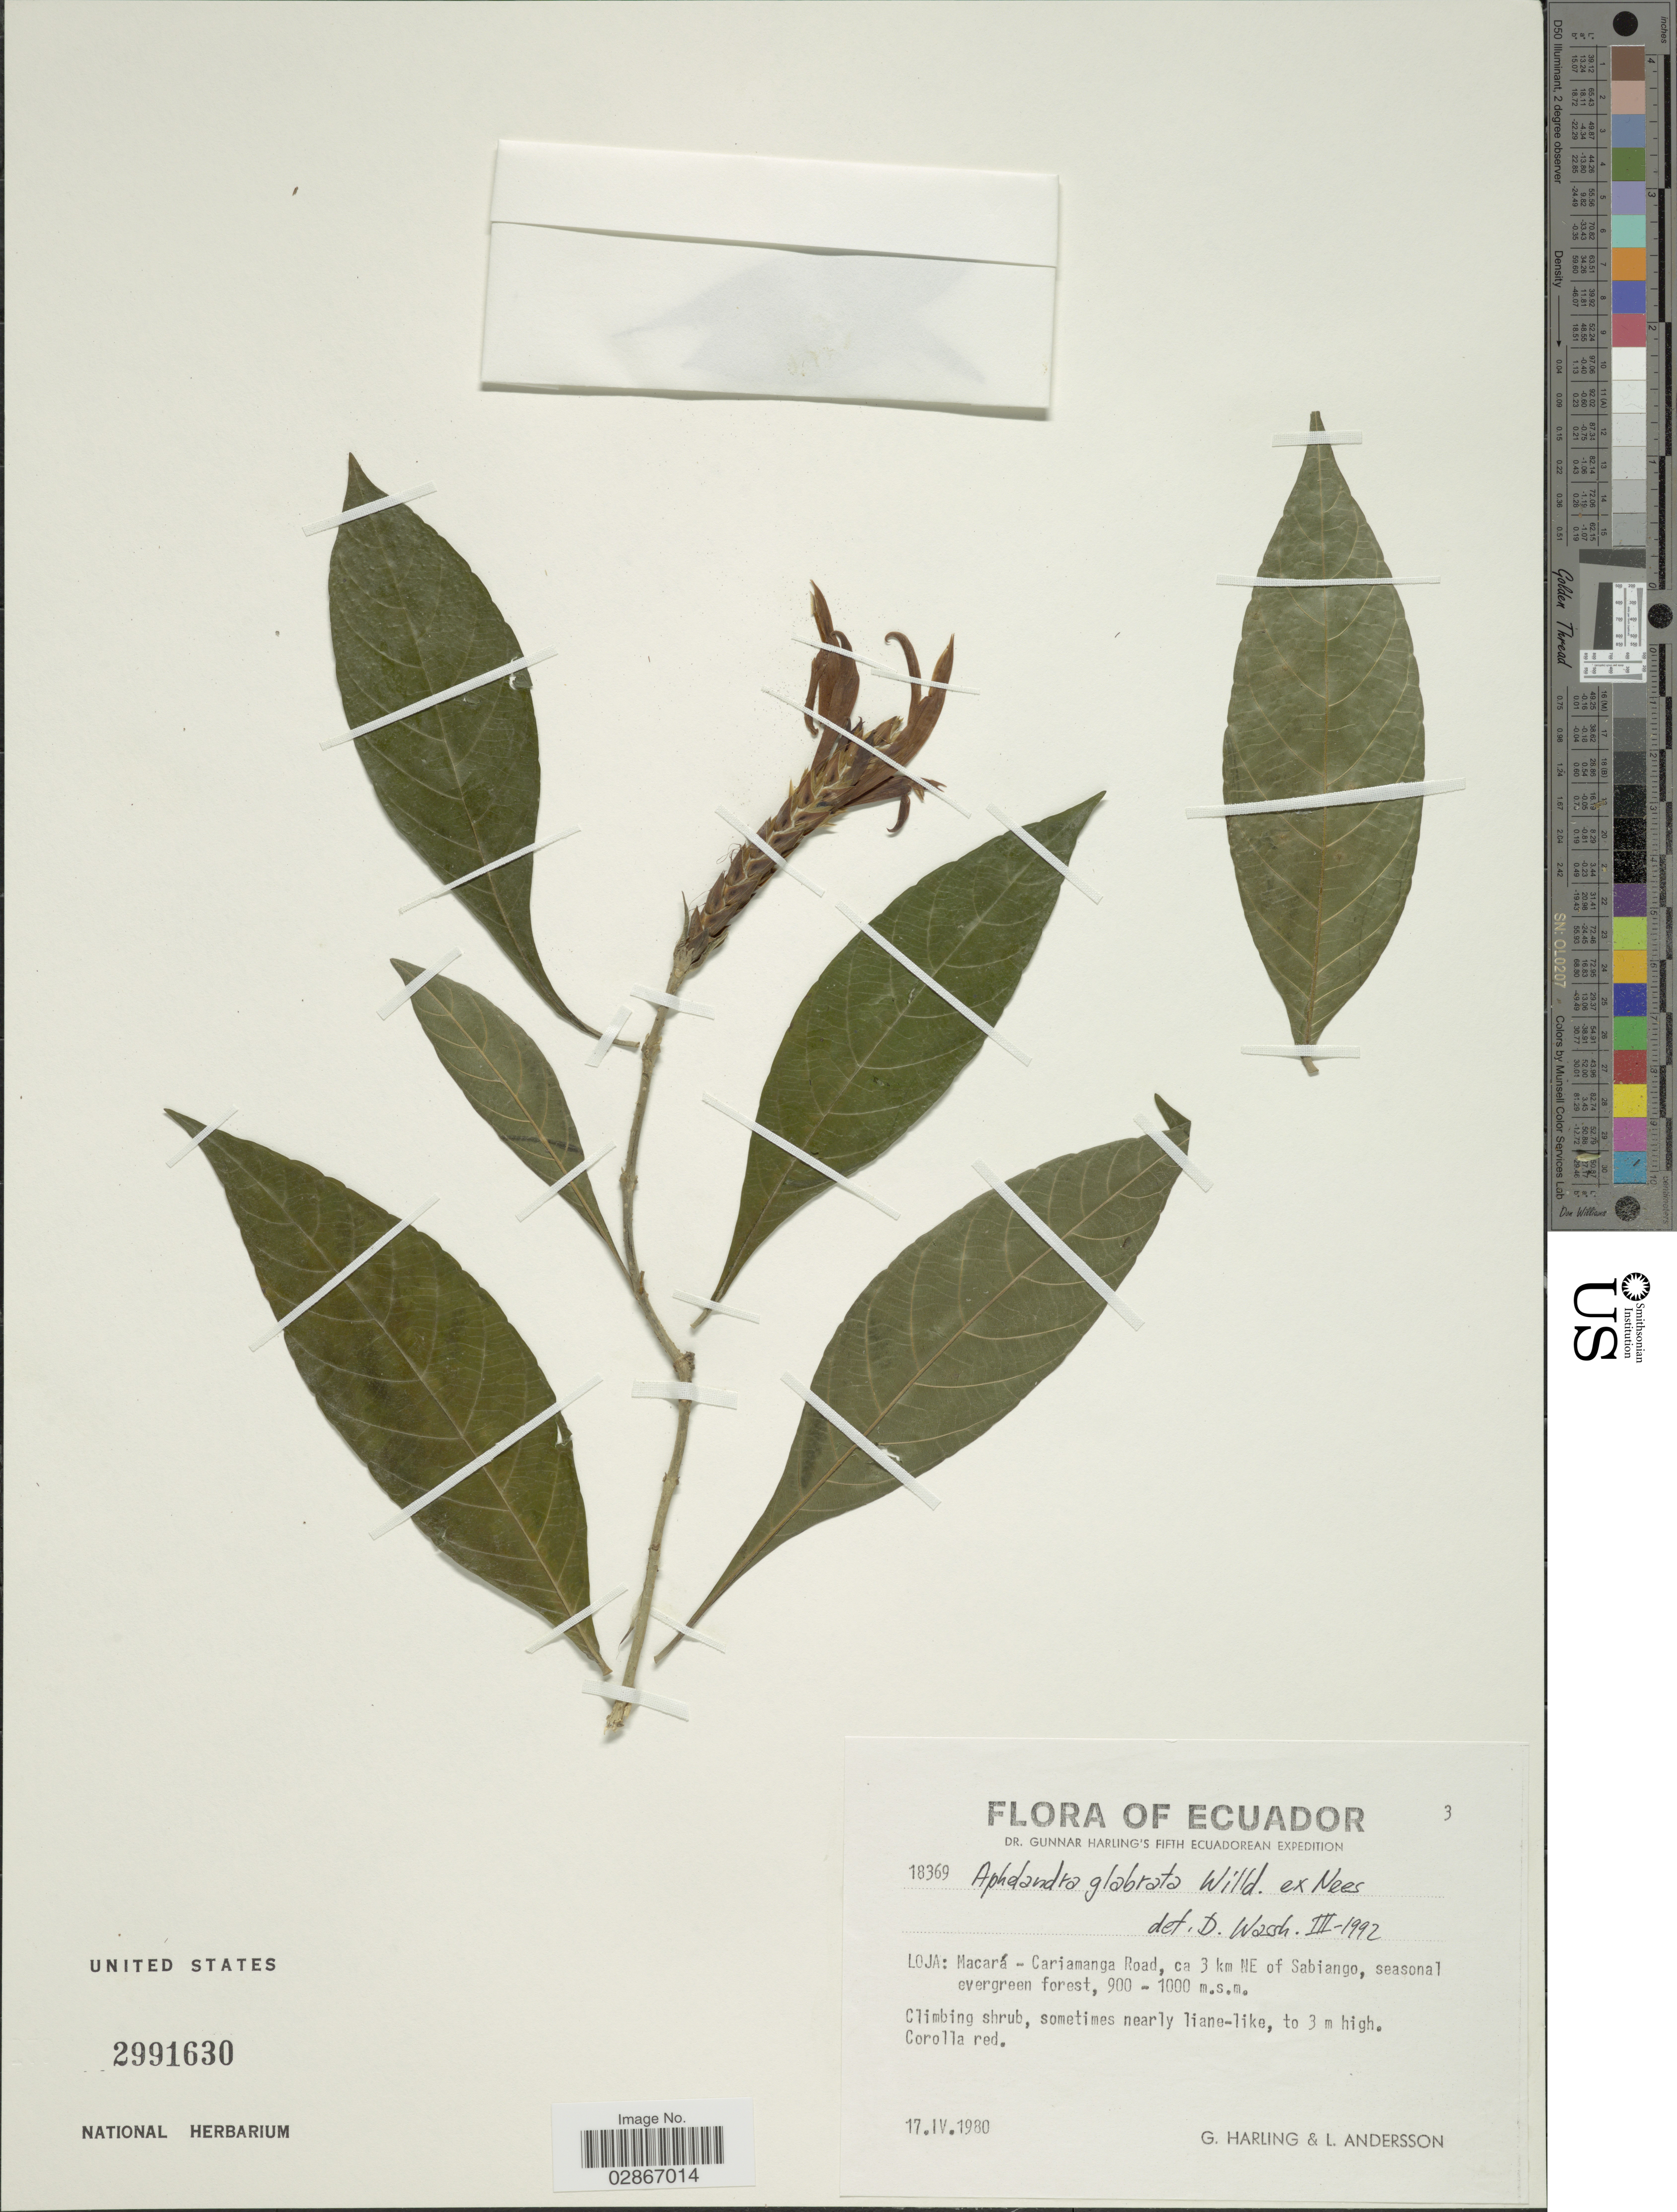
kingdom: Plantae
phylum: Tracheophyta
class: Magnoliopsida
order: Lamiales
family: Acanthaceae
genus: Aphelandra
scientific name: Aphelandra glabrata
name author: Willd. ex Nees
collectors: G. Harling & L. Andersson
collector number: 18369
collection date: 1980-04-17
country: Ecuador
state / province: Loja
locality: Macará - Cariamanga Road, ca 3 km NE of Sabiango.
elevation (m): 900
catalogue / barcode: US 2991630